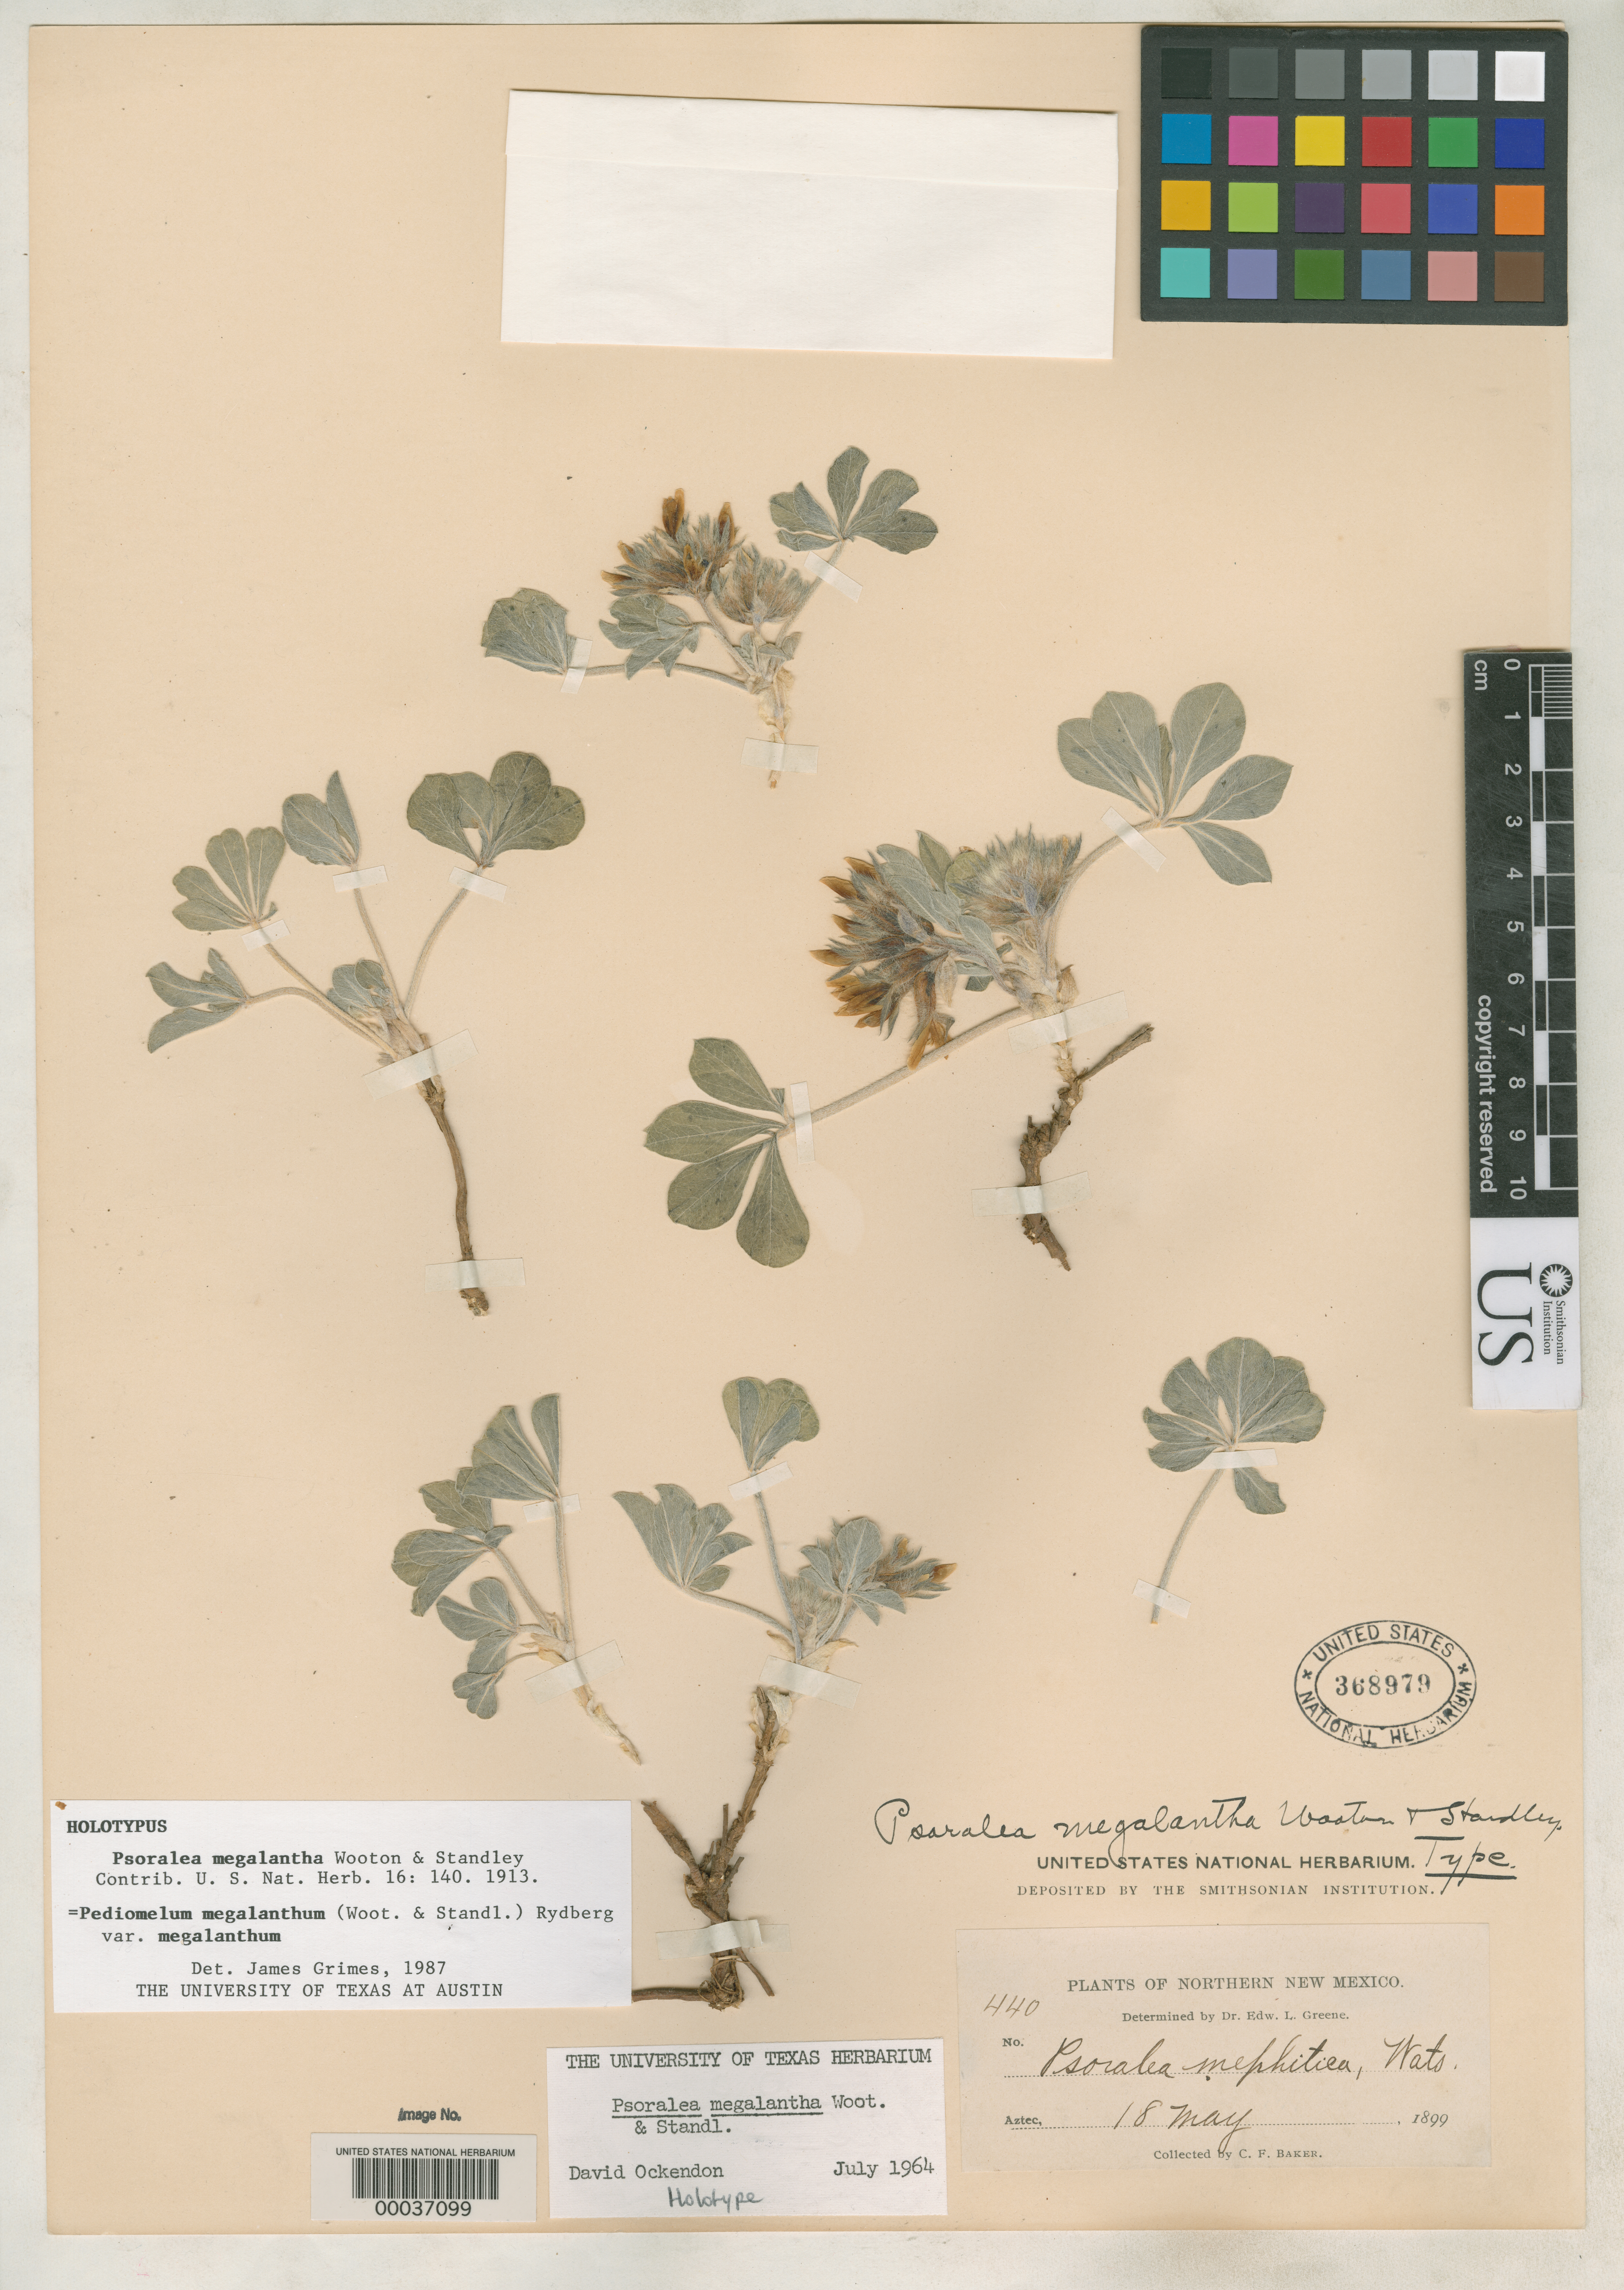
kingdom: Plantae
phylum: Tracheophyta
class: Magnoliopsida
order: Fabales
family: Fabaceae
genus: Psoralea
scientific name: Psoralea megalentha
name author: Wooton & Standl.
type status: Holotype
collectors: C. F. Baker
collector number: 440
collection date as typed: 18 May 1899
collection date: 1899-05-18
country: United States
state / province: New Mexico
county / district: San Juan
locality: Aztec.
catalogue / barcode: US 368979